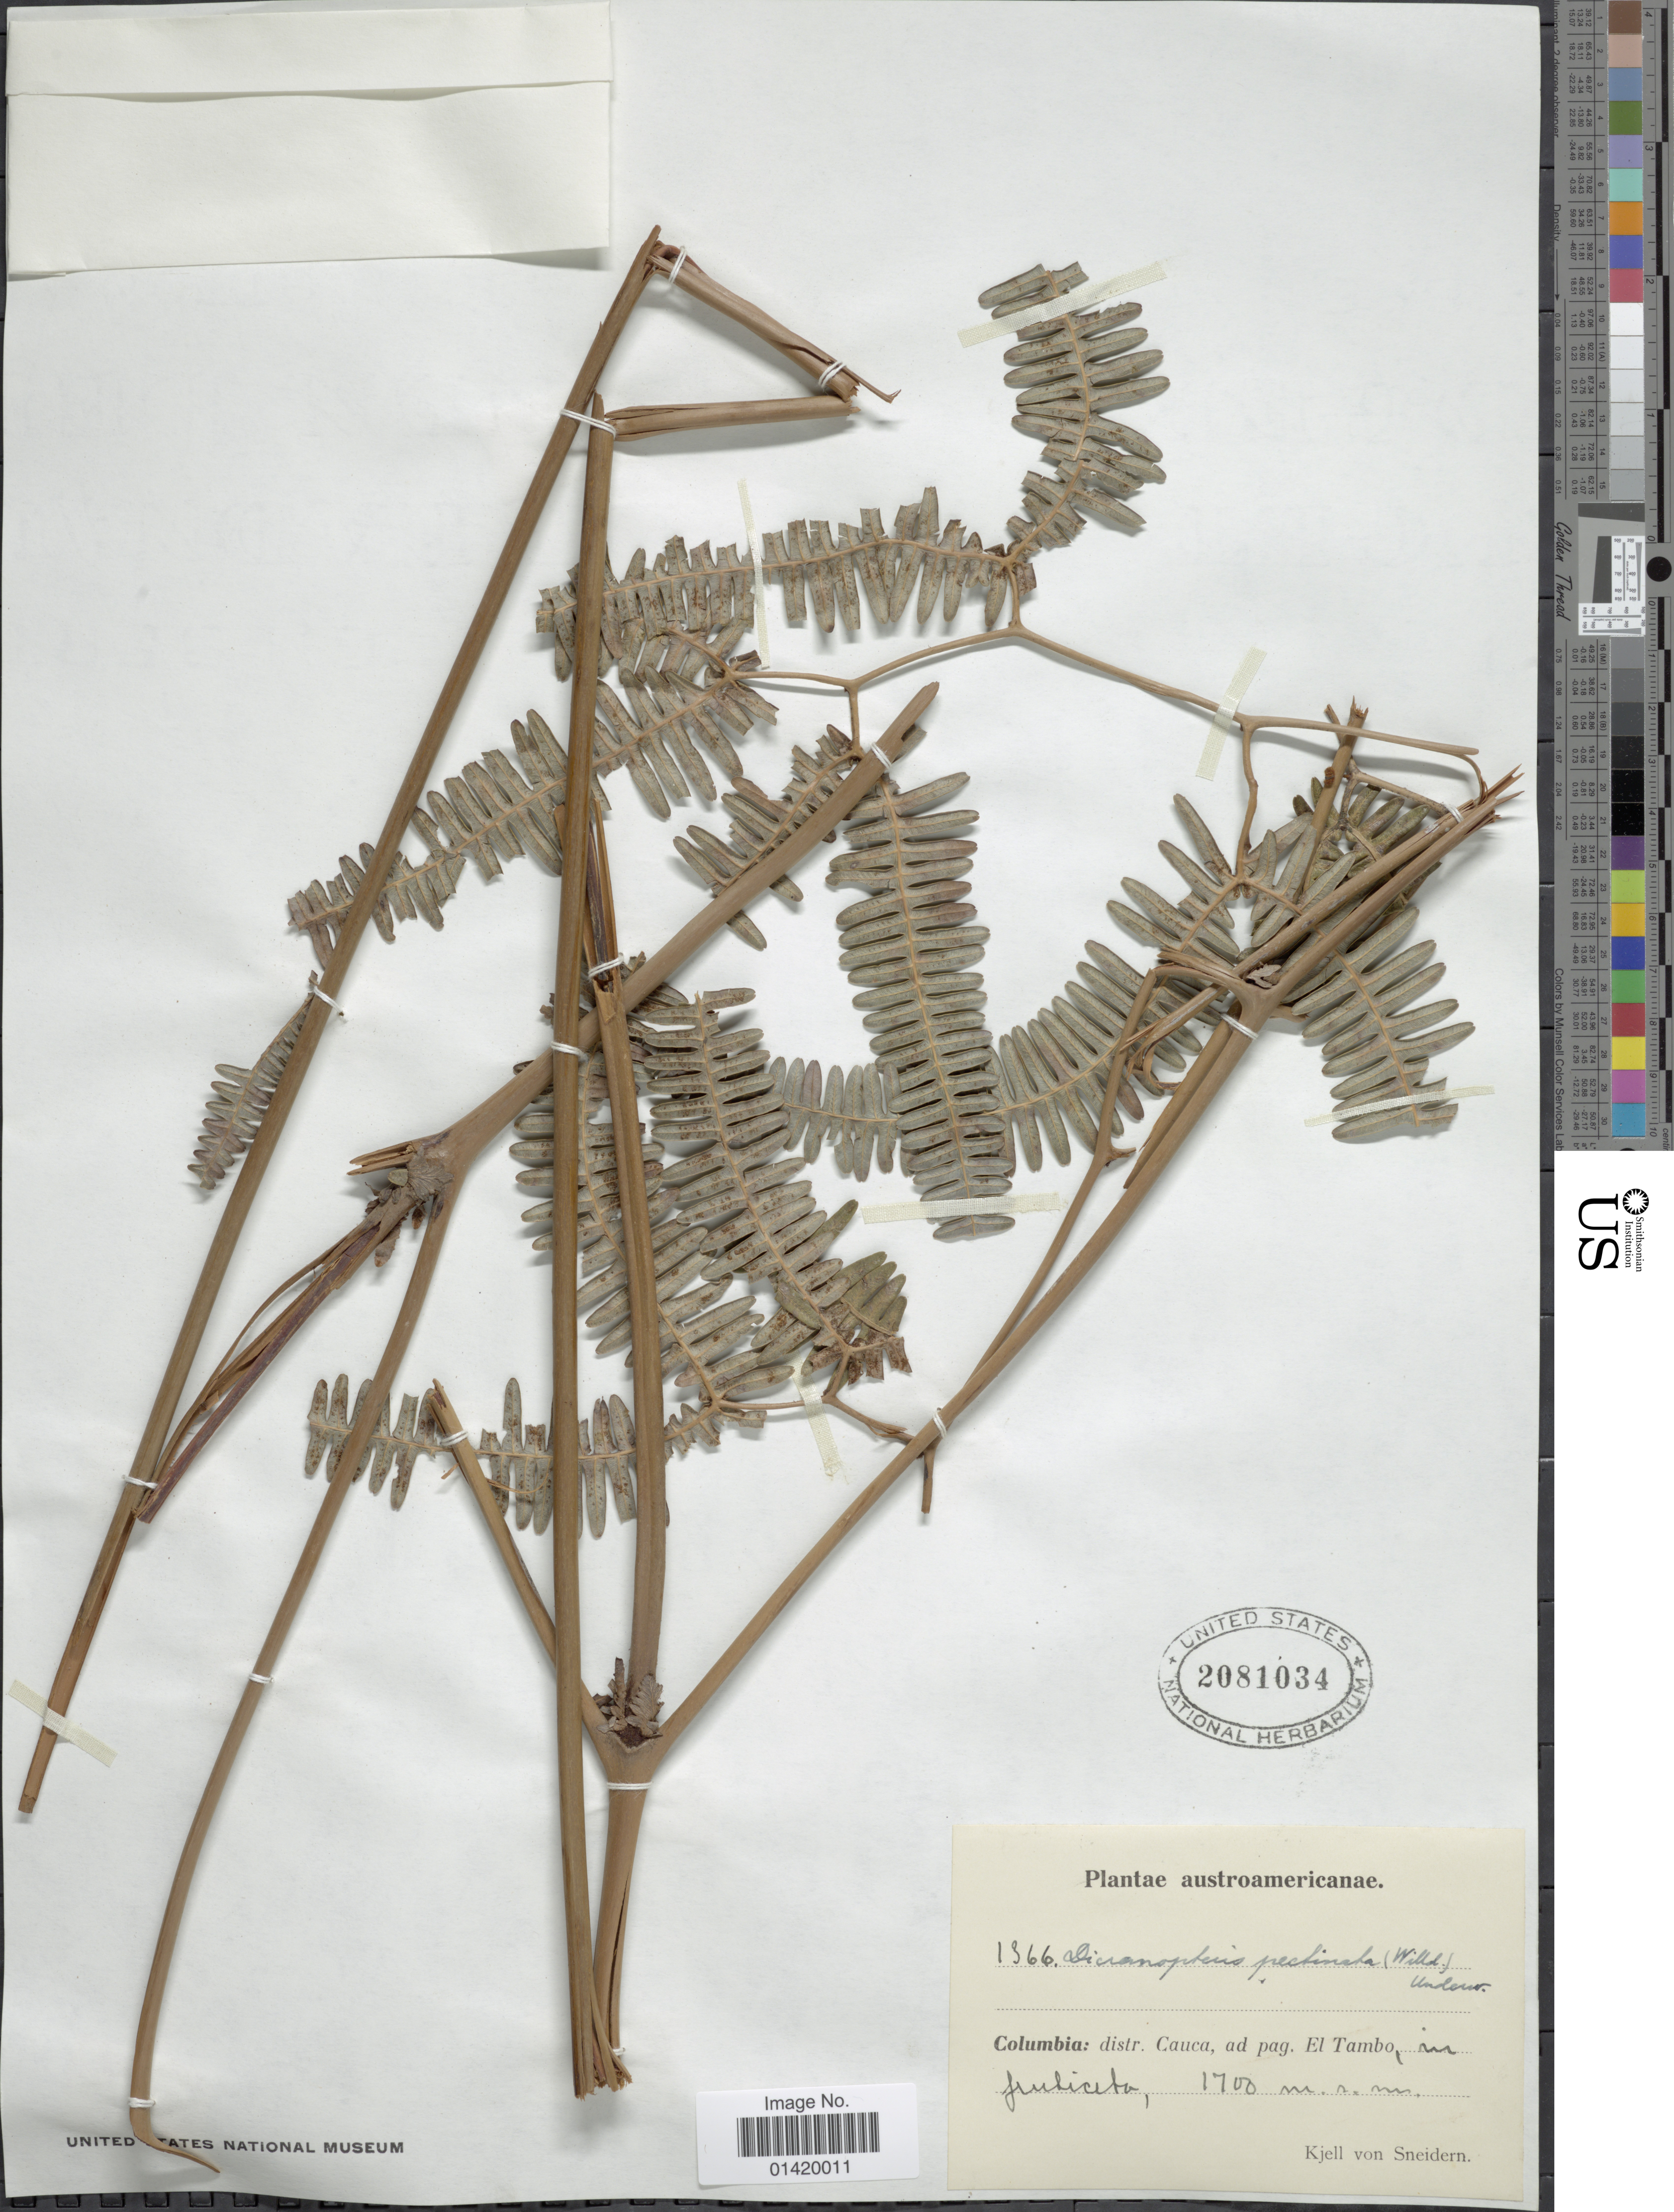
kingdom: Plantae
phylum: Tracheophyta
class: Polypodiopsida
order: Gleicheniales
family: Gleicheniaceae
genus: Gleichenella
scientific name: Gleichenella pectinata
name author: (Willd.) Ching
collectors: K. von Sneidern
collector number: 1366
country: Colombia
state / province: Cauca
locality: Distr. cauca, ad pag El Tambo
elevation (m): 1700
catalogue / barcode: US 2081034